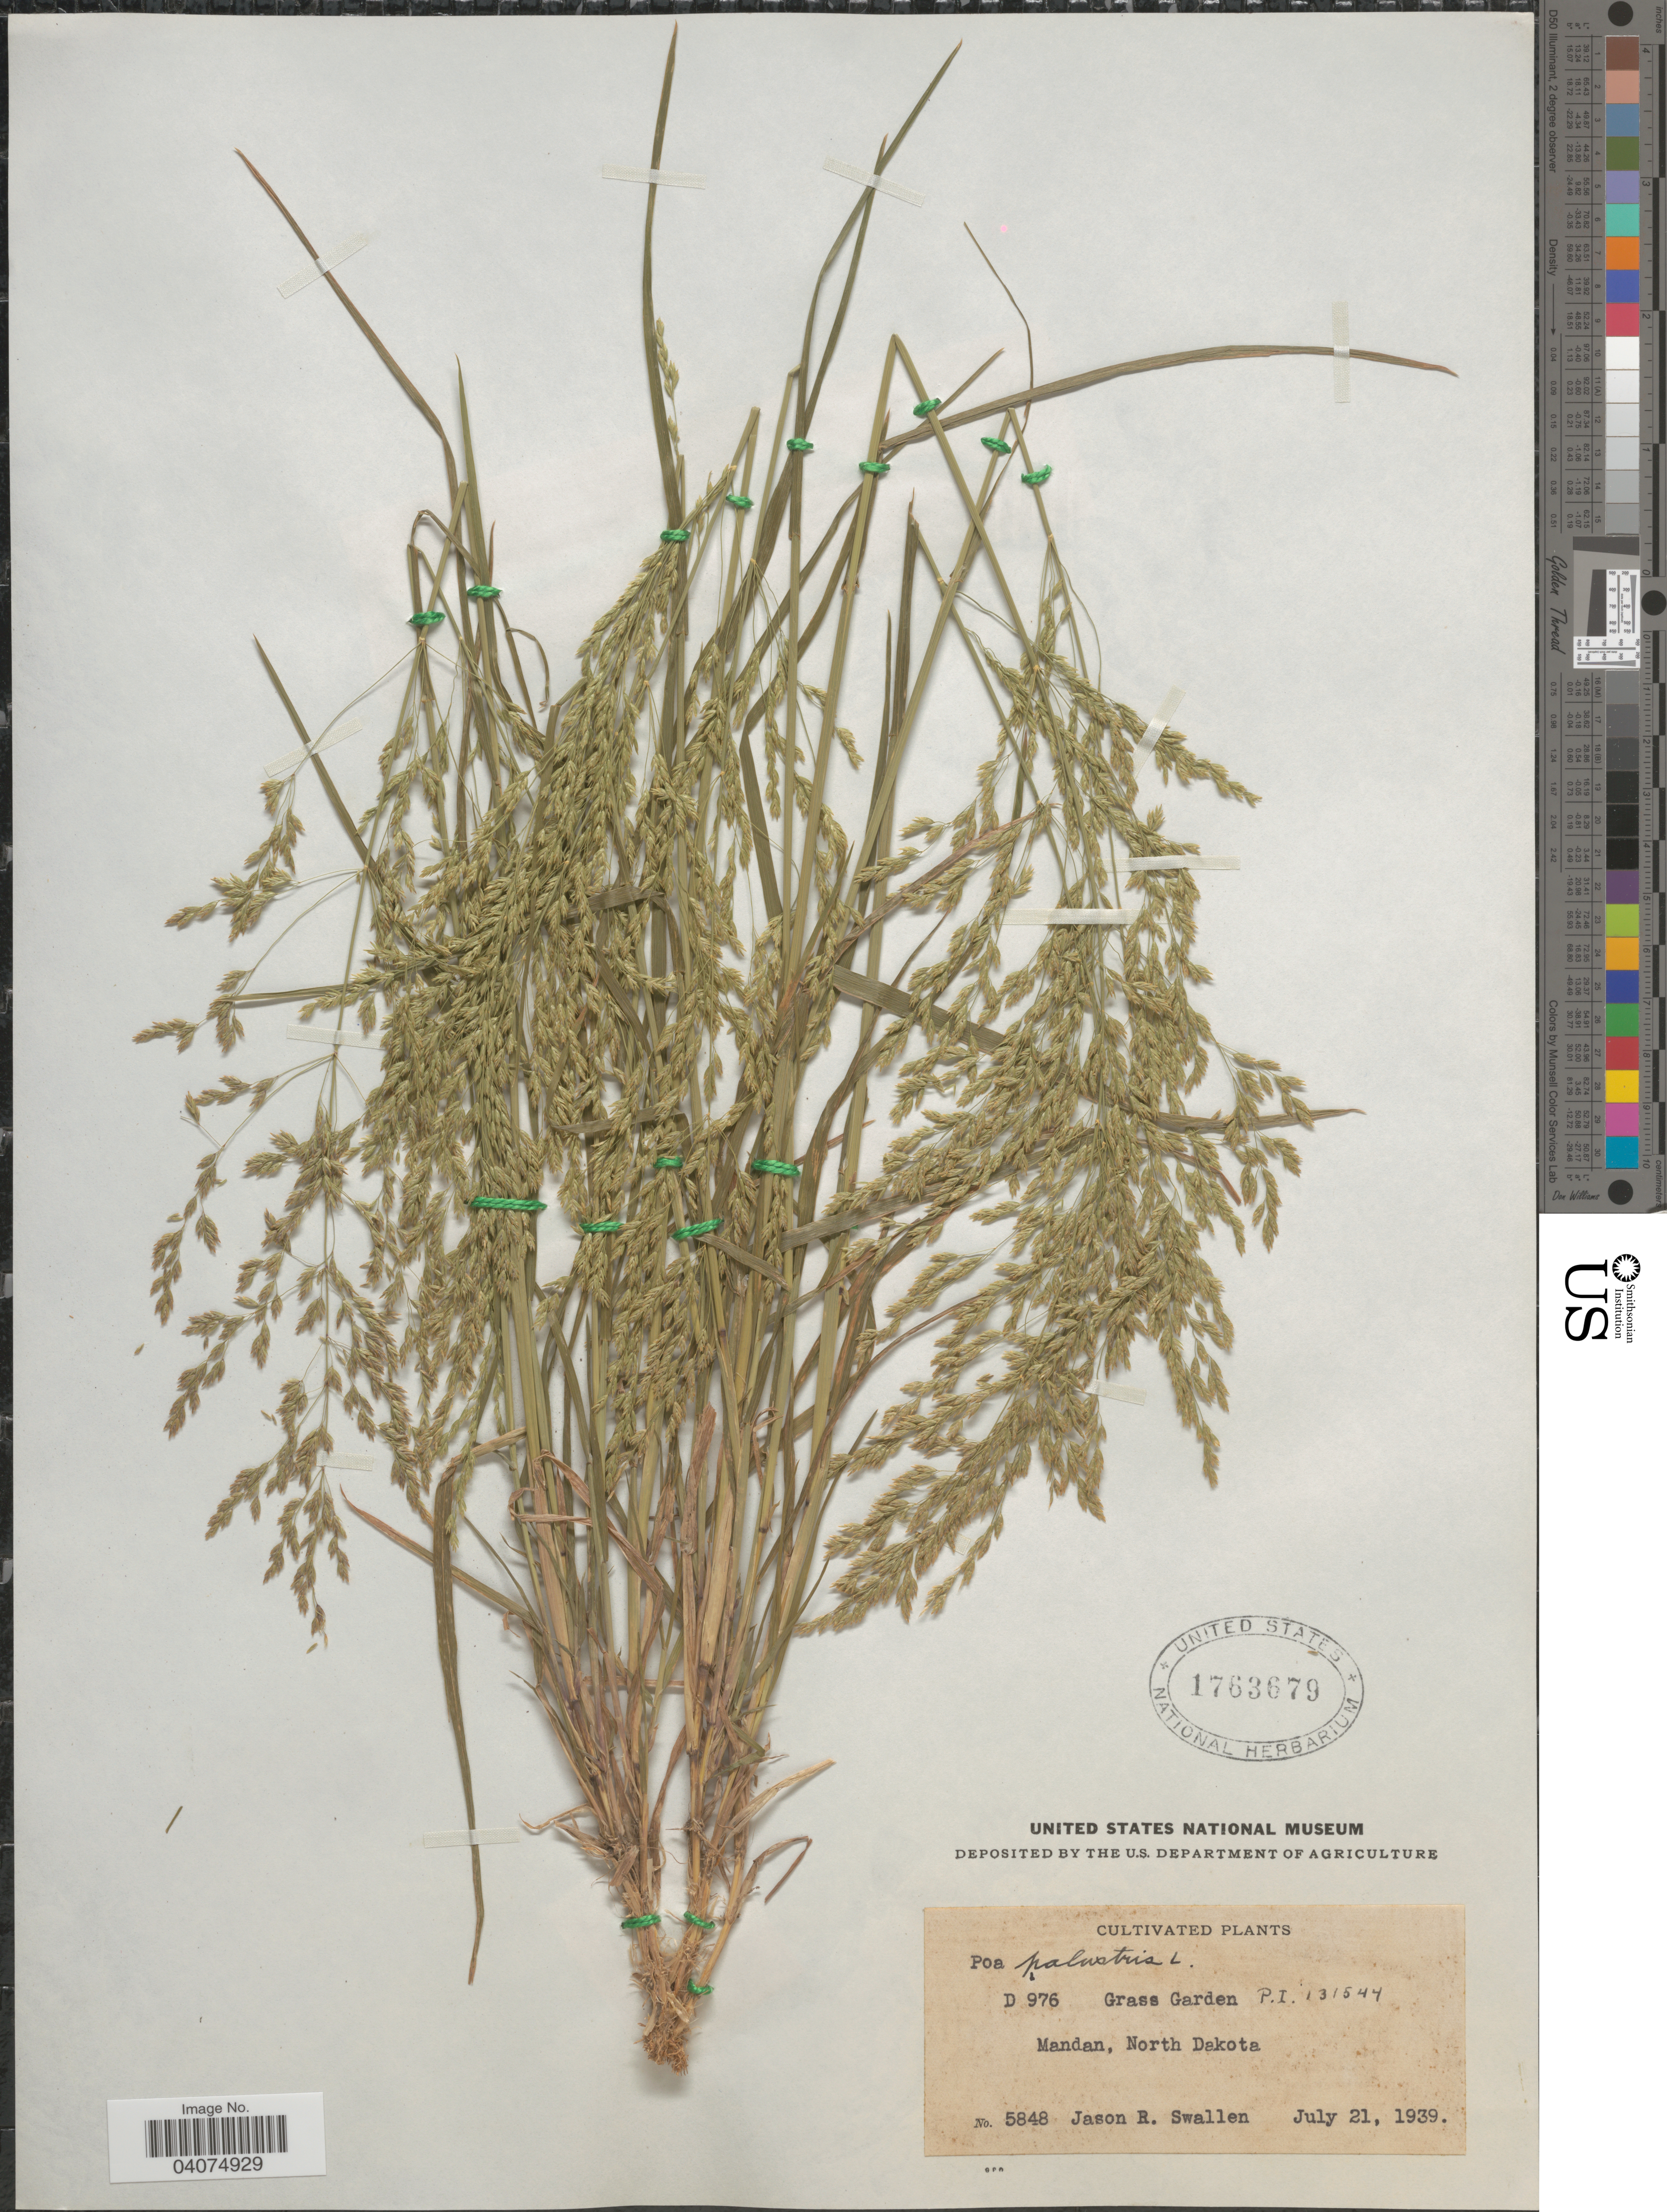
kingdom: Plantae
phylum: Tracheophyta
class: Liliopsida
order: Poales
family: Poaceae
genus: Poa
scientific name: Poa palustris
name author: L.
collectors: J. R. Swallen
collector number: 5848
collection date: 1939-07-21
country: United States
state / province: North Dakota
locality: D 976 Grass Garden, Mandan.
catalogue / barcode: US 1763679